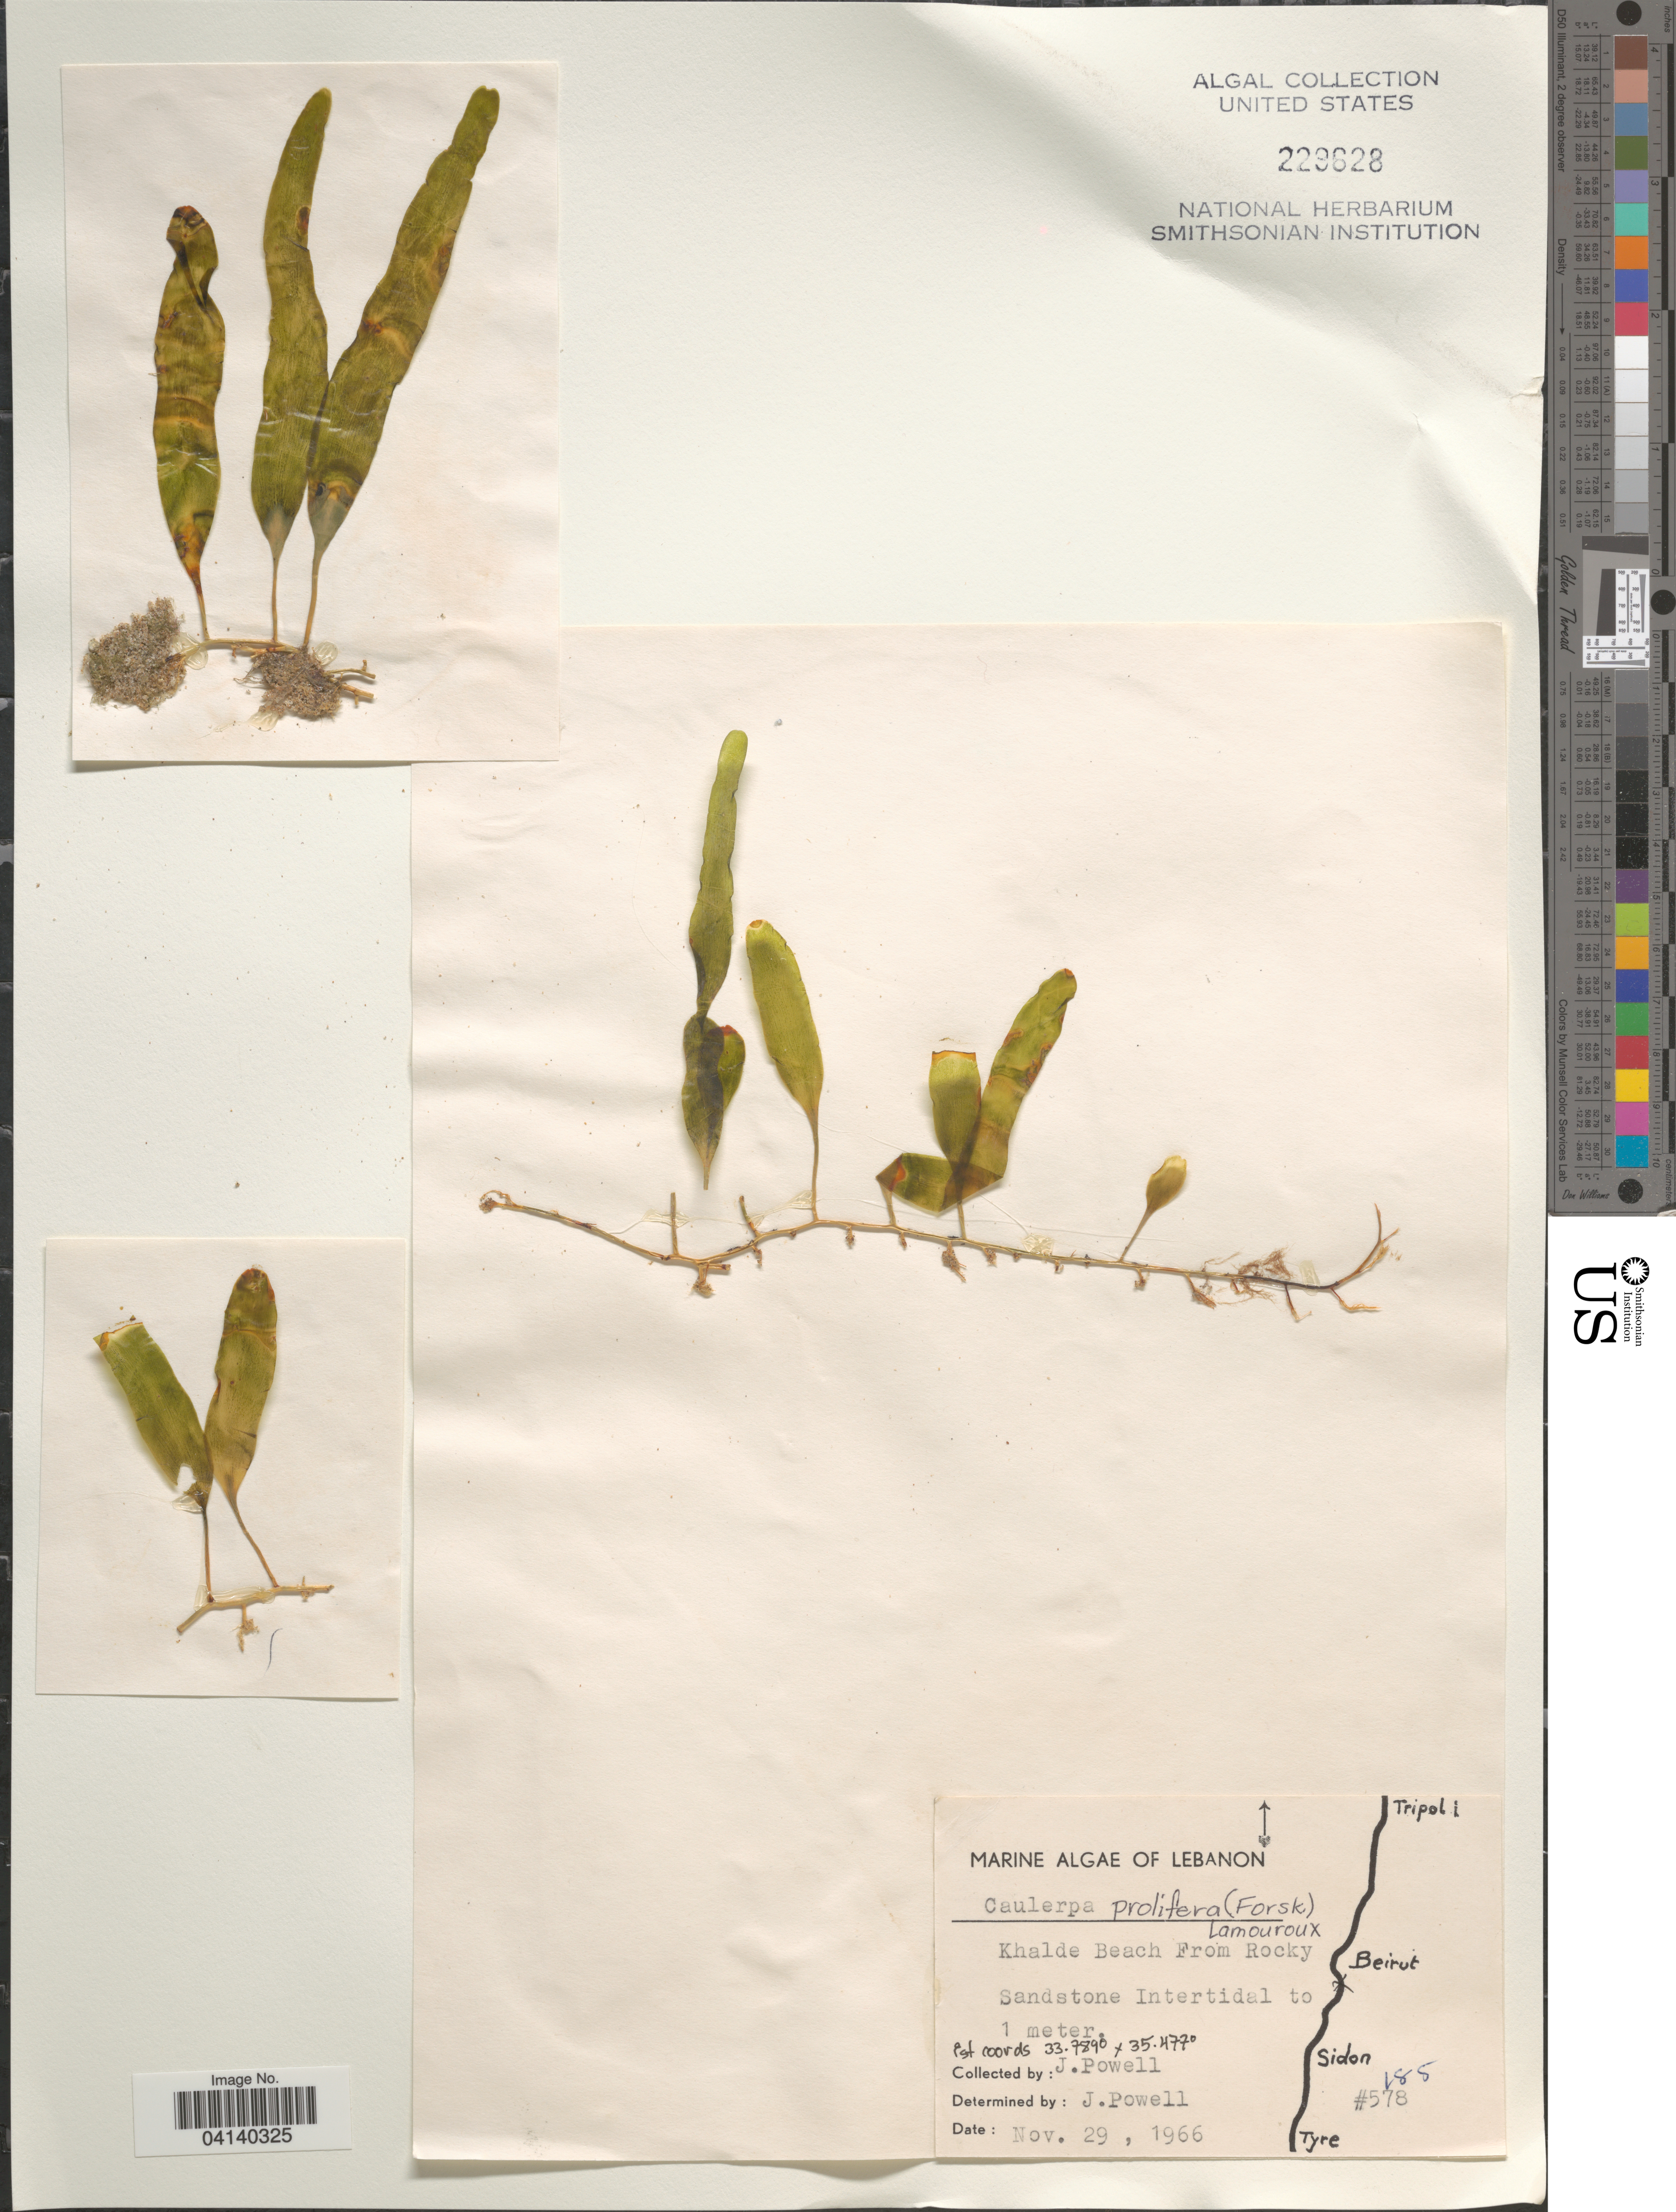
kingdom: Plantae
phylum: Chlorophyta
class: Ulvophyceae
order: Bryopsidales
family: Caulerpaceae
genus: Caulerpa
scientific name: Caulerpa prolifera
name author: (Forssk.) J.V.Lamouroux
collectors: J. Powell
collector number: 578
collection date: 1966-11-29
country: Lebanon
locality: Khalde Beach From Rocky Sandstone Intertidal.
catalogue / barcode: US 229628